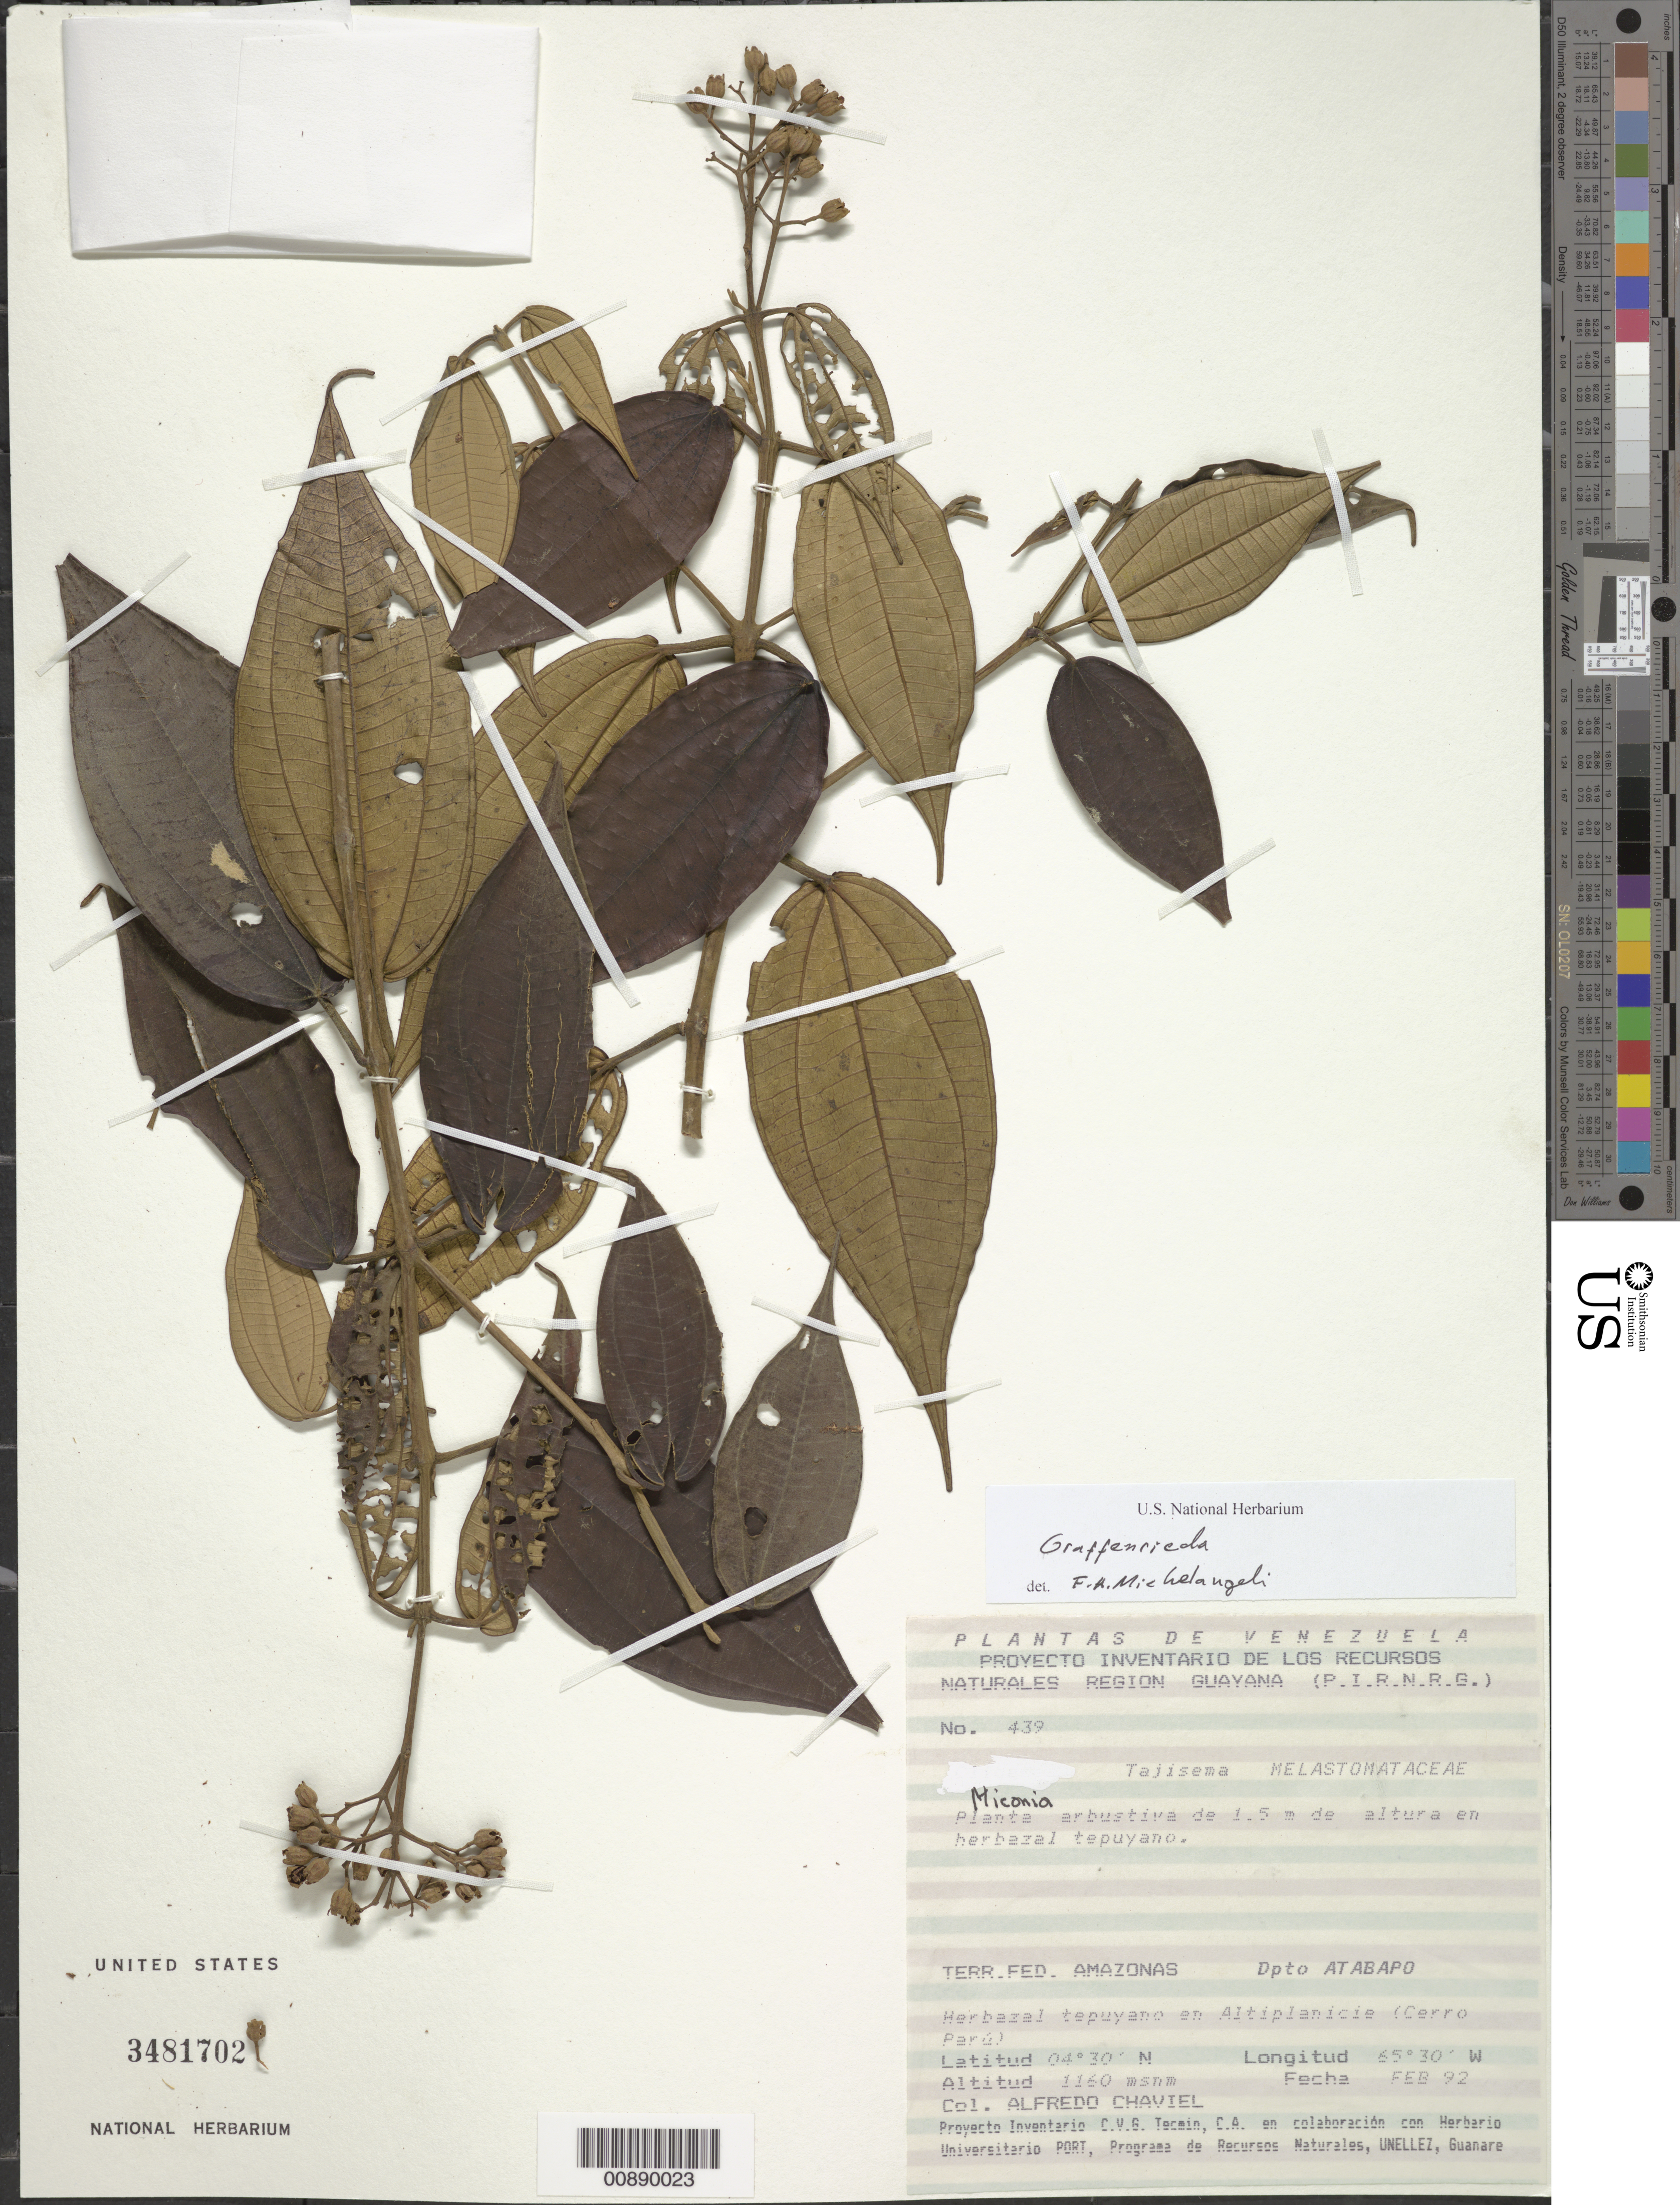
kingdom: Plantae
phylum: Tracheophyta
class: Magnoliopsida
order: Myrtales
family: Melastomataceae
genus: Miconia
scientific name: Miconia sp.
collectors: A. Chaviel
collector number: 439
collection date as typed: Feb-92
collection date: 1992-02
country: Venezuela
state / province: Amazonas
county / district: Atabapo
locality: Cerro Parú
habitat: Herbazal tepuyano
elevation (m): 1160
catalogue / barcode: US 3481702